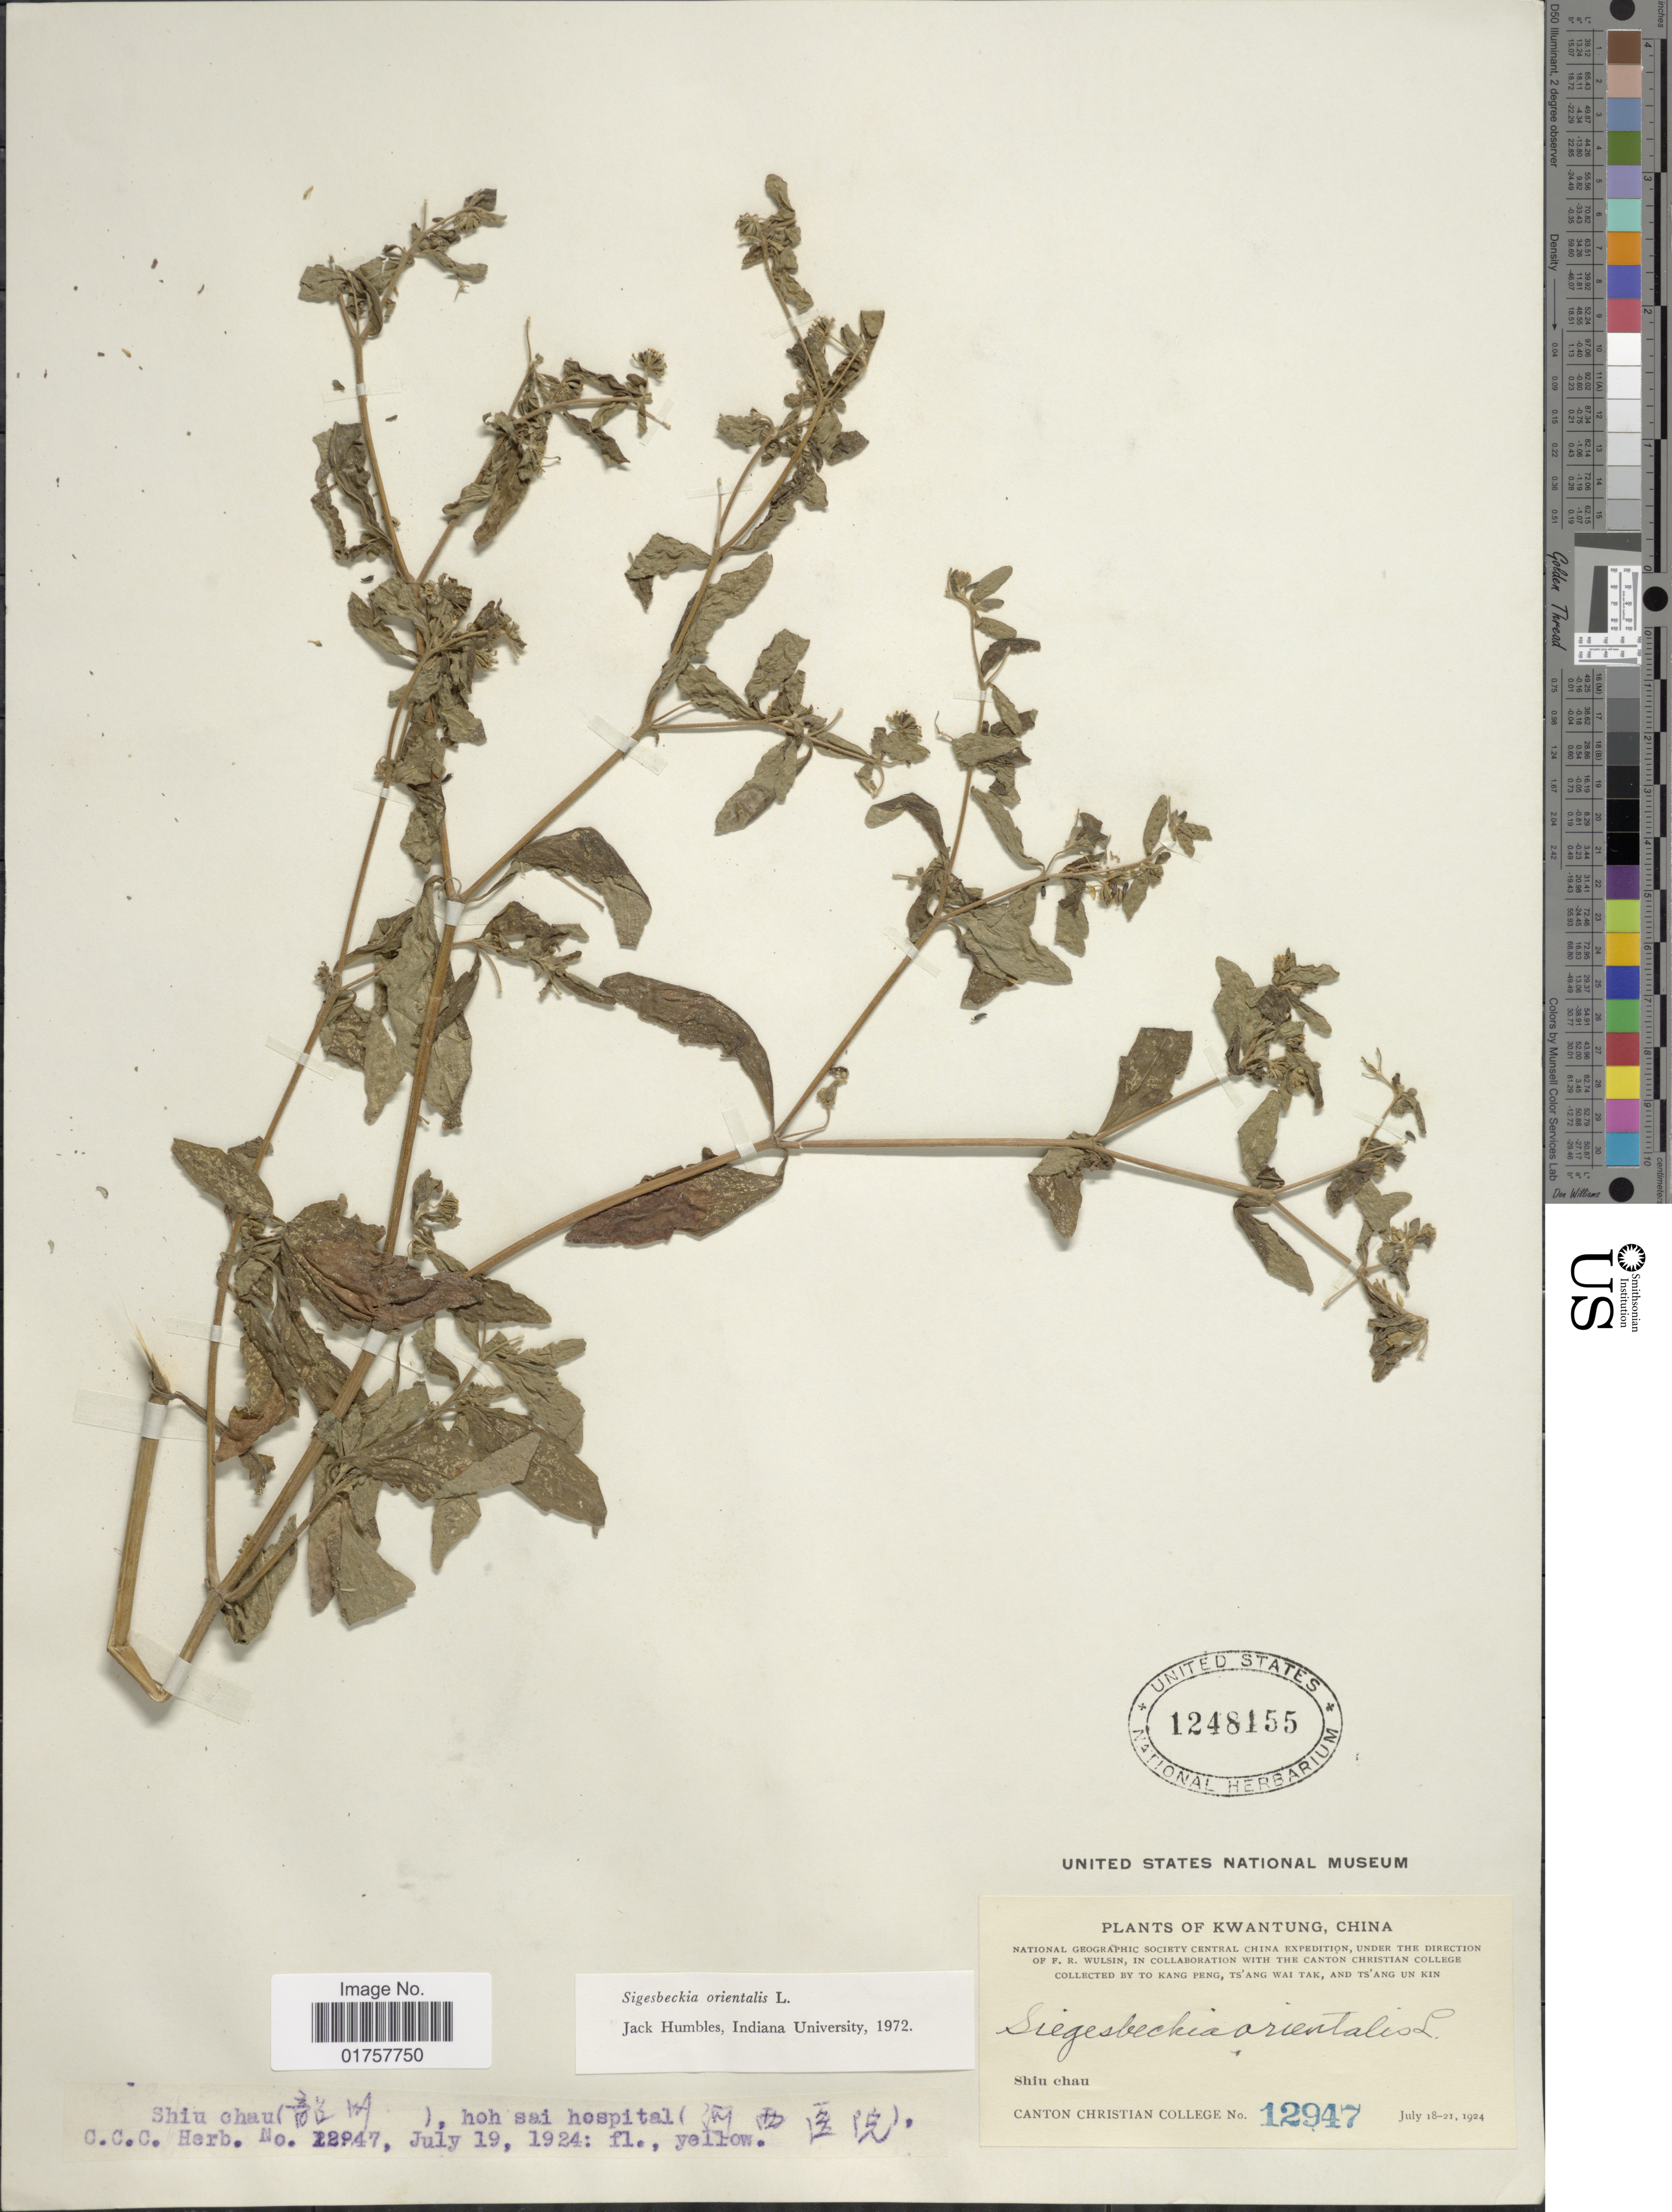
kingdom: Plantae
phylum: Tracheophyta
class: Magnoliopsida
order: Asterales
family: Asteraceae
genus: Sigesbeckia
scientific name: Sigesbeckia orientalis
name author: L.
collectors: Canton Christian College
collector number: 12947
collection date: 1924-07-18/1924-07-21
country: China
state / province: Guangdong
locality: Kwantung. Shiu chau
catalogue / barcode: US 1248155